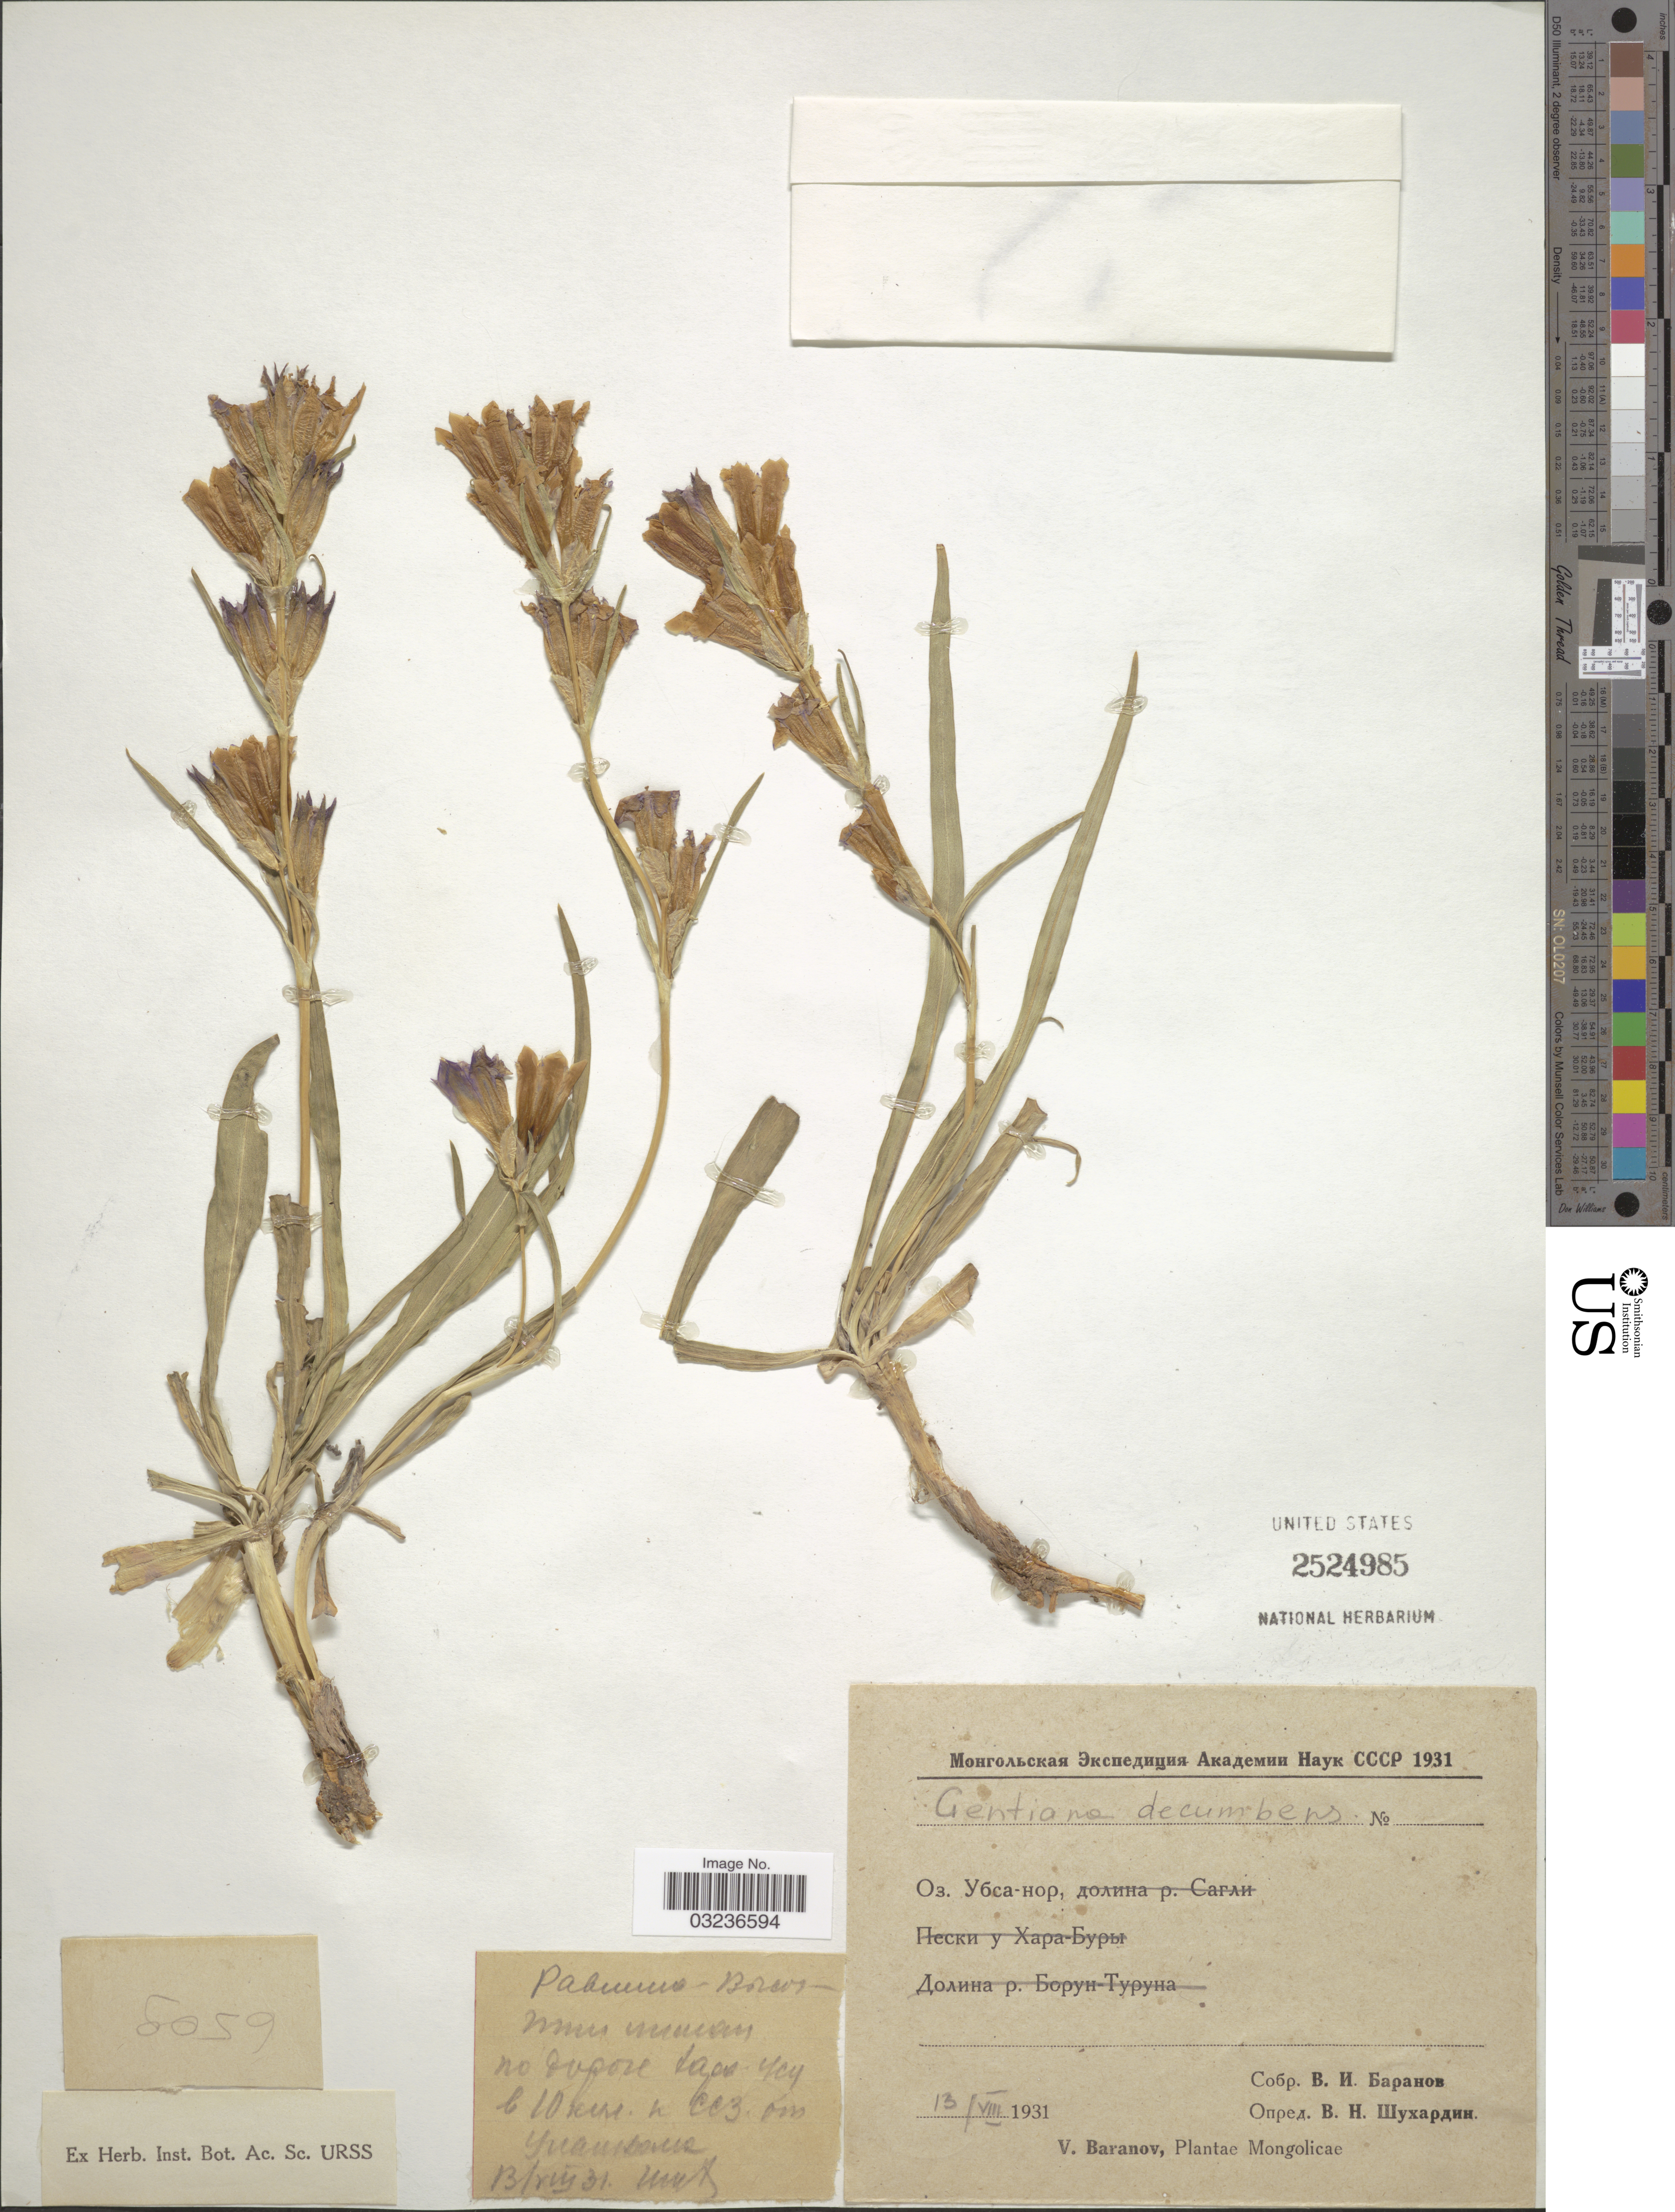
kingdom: Plantae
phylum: Tracheophyta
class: Magnoliopsida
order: Gentianales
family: Gentianaceae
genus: Gentiana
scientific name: Gentiana decumbens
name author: L. f.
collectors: V. Baranov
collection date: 1931-08-13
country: Mongolia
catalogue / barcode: US 2524985